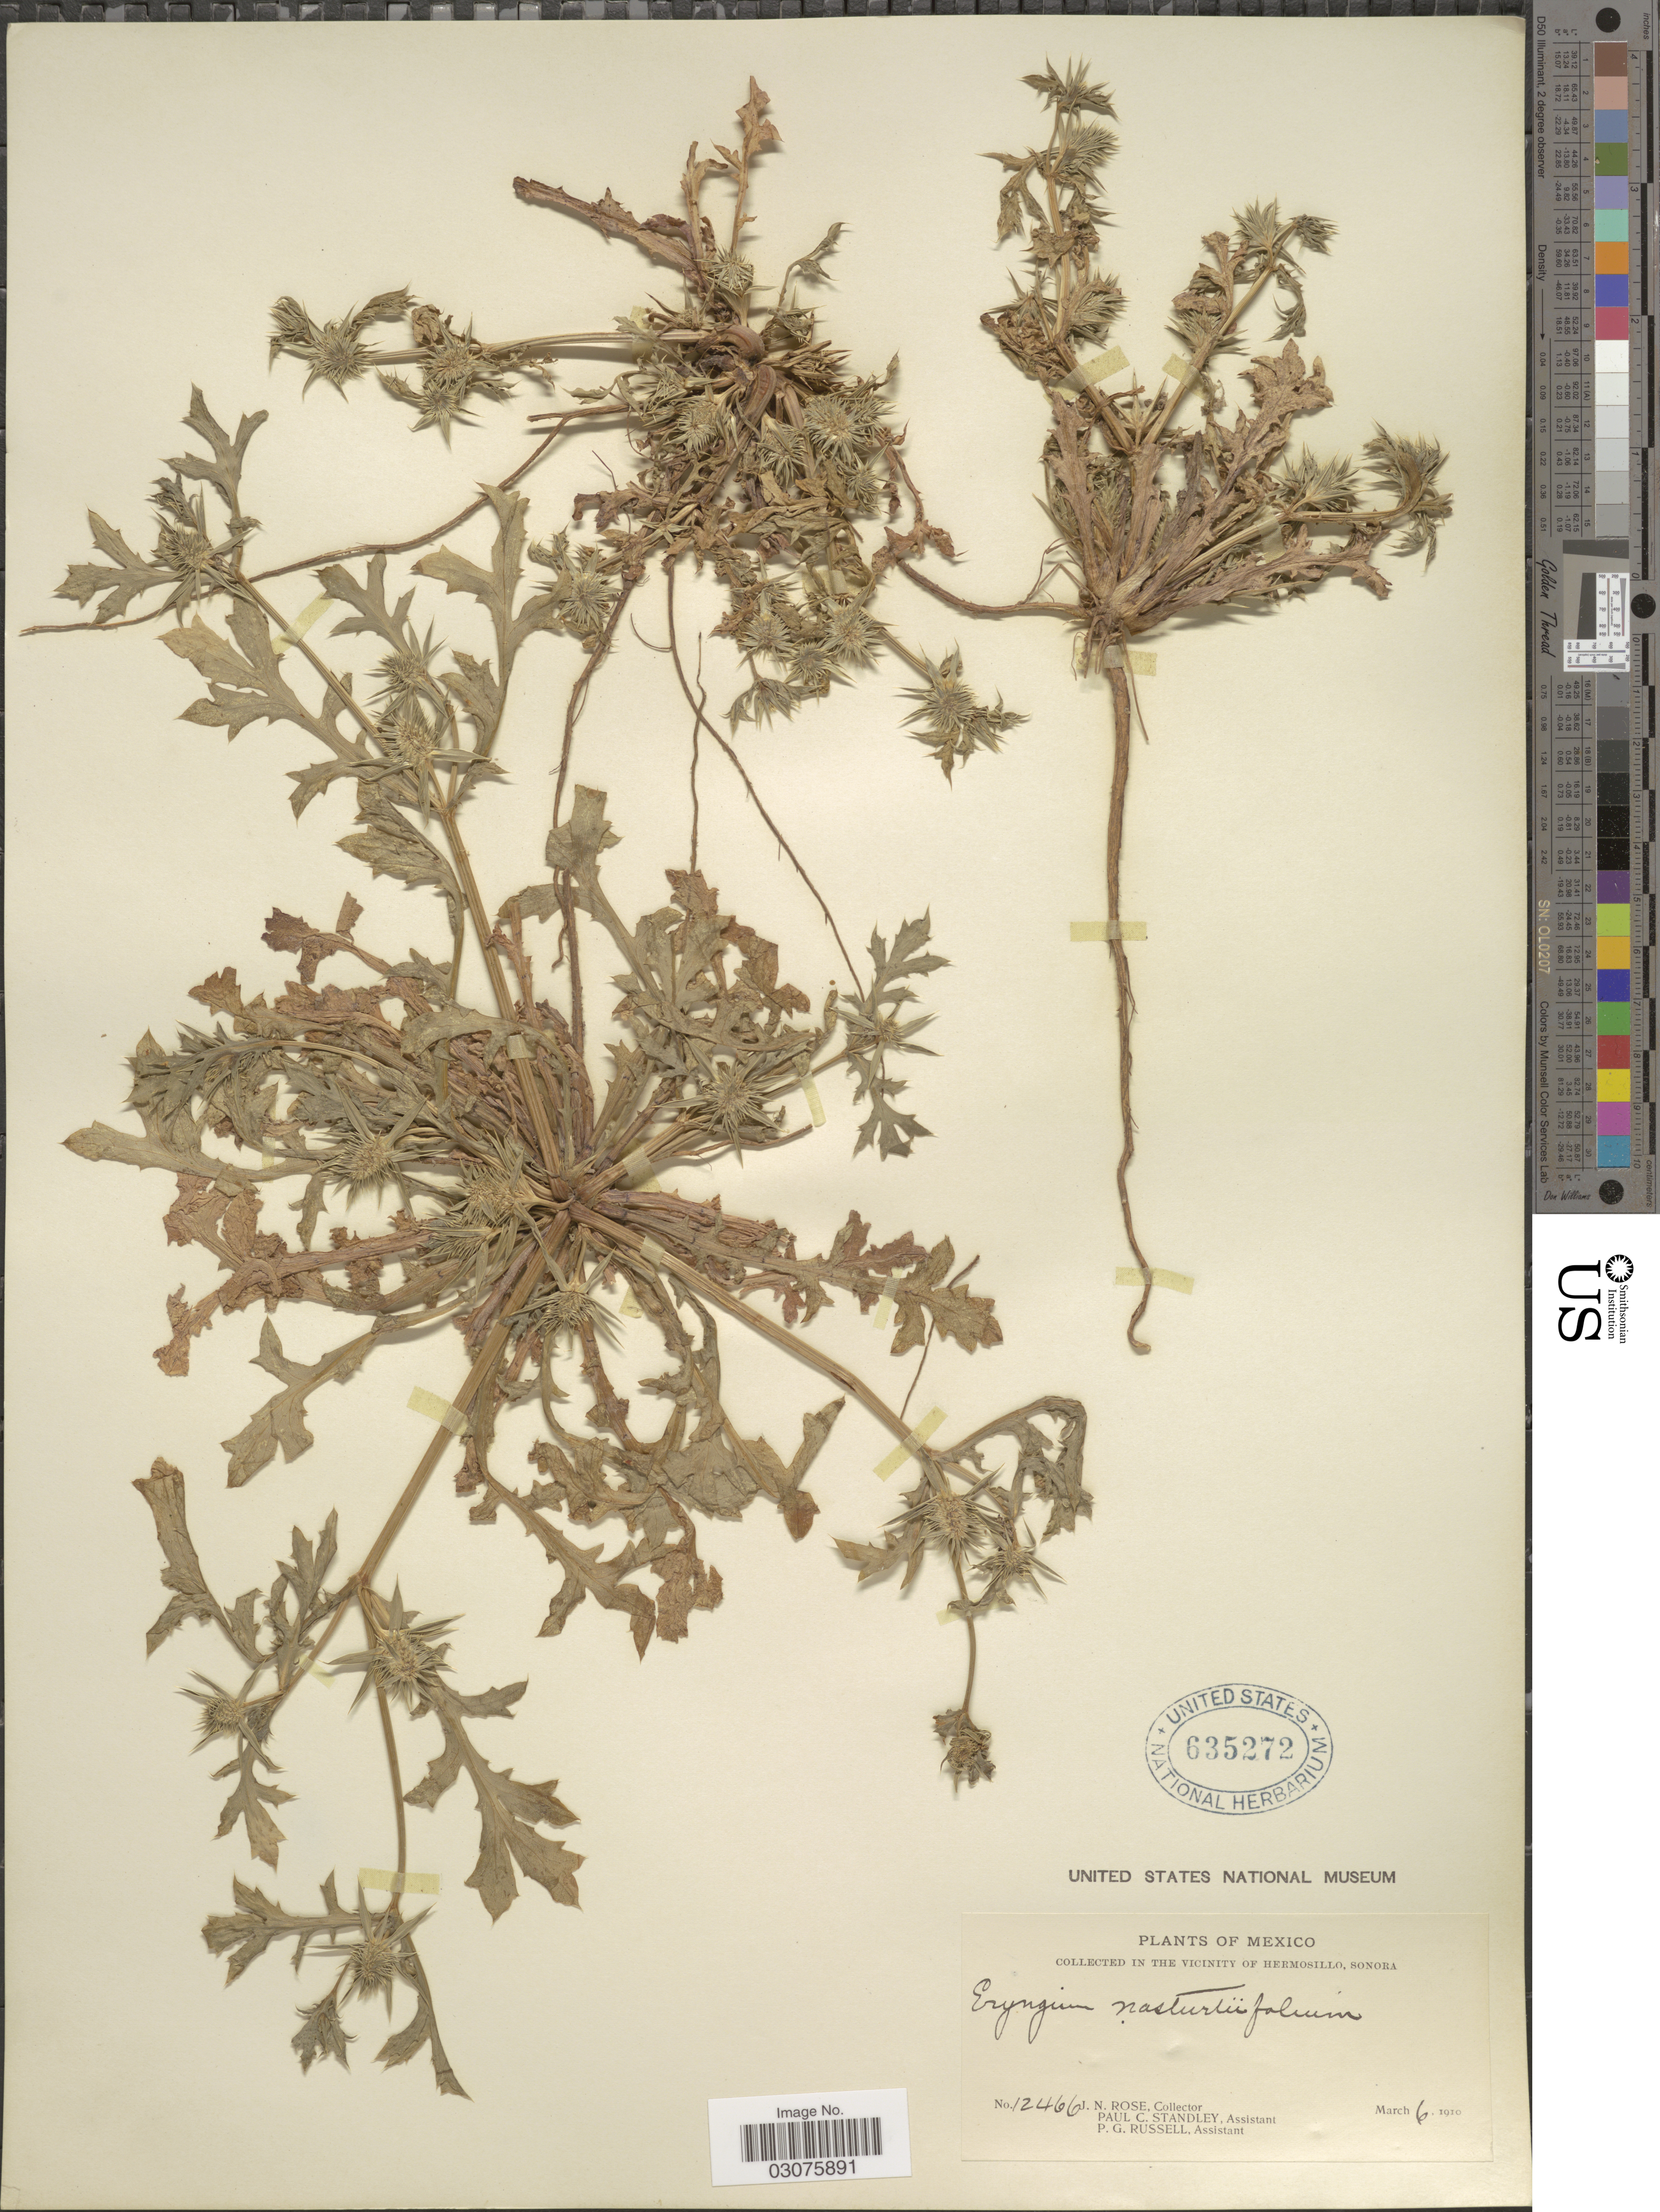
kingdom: Plantae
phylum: Tracheophyta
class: Magnoliopsida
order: Apiales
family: Apiaceae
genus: Eryngium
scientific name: Eryngium nasturtiifolium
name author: Juss. ex F. Delaroche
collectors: J. N. Rose, P. C. Standley & P. G. Russell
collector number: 12466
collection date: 1910-03-06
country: Mexico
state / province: Sonora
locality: Collected in the Vicinity of Hermosillo, Sonora.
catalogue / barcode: US 635272